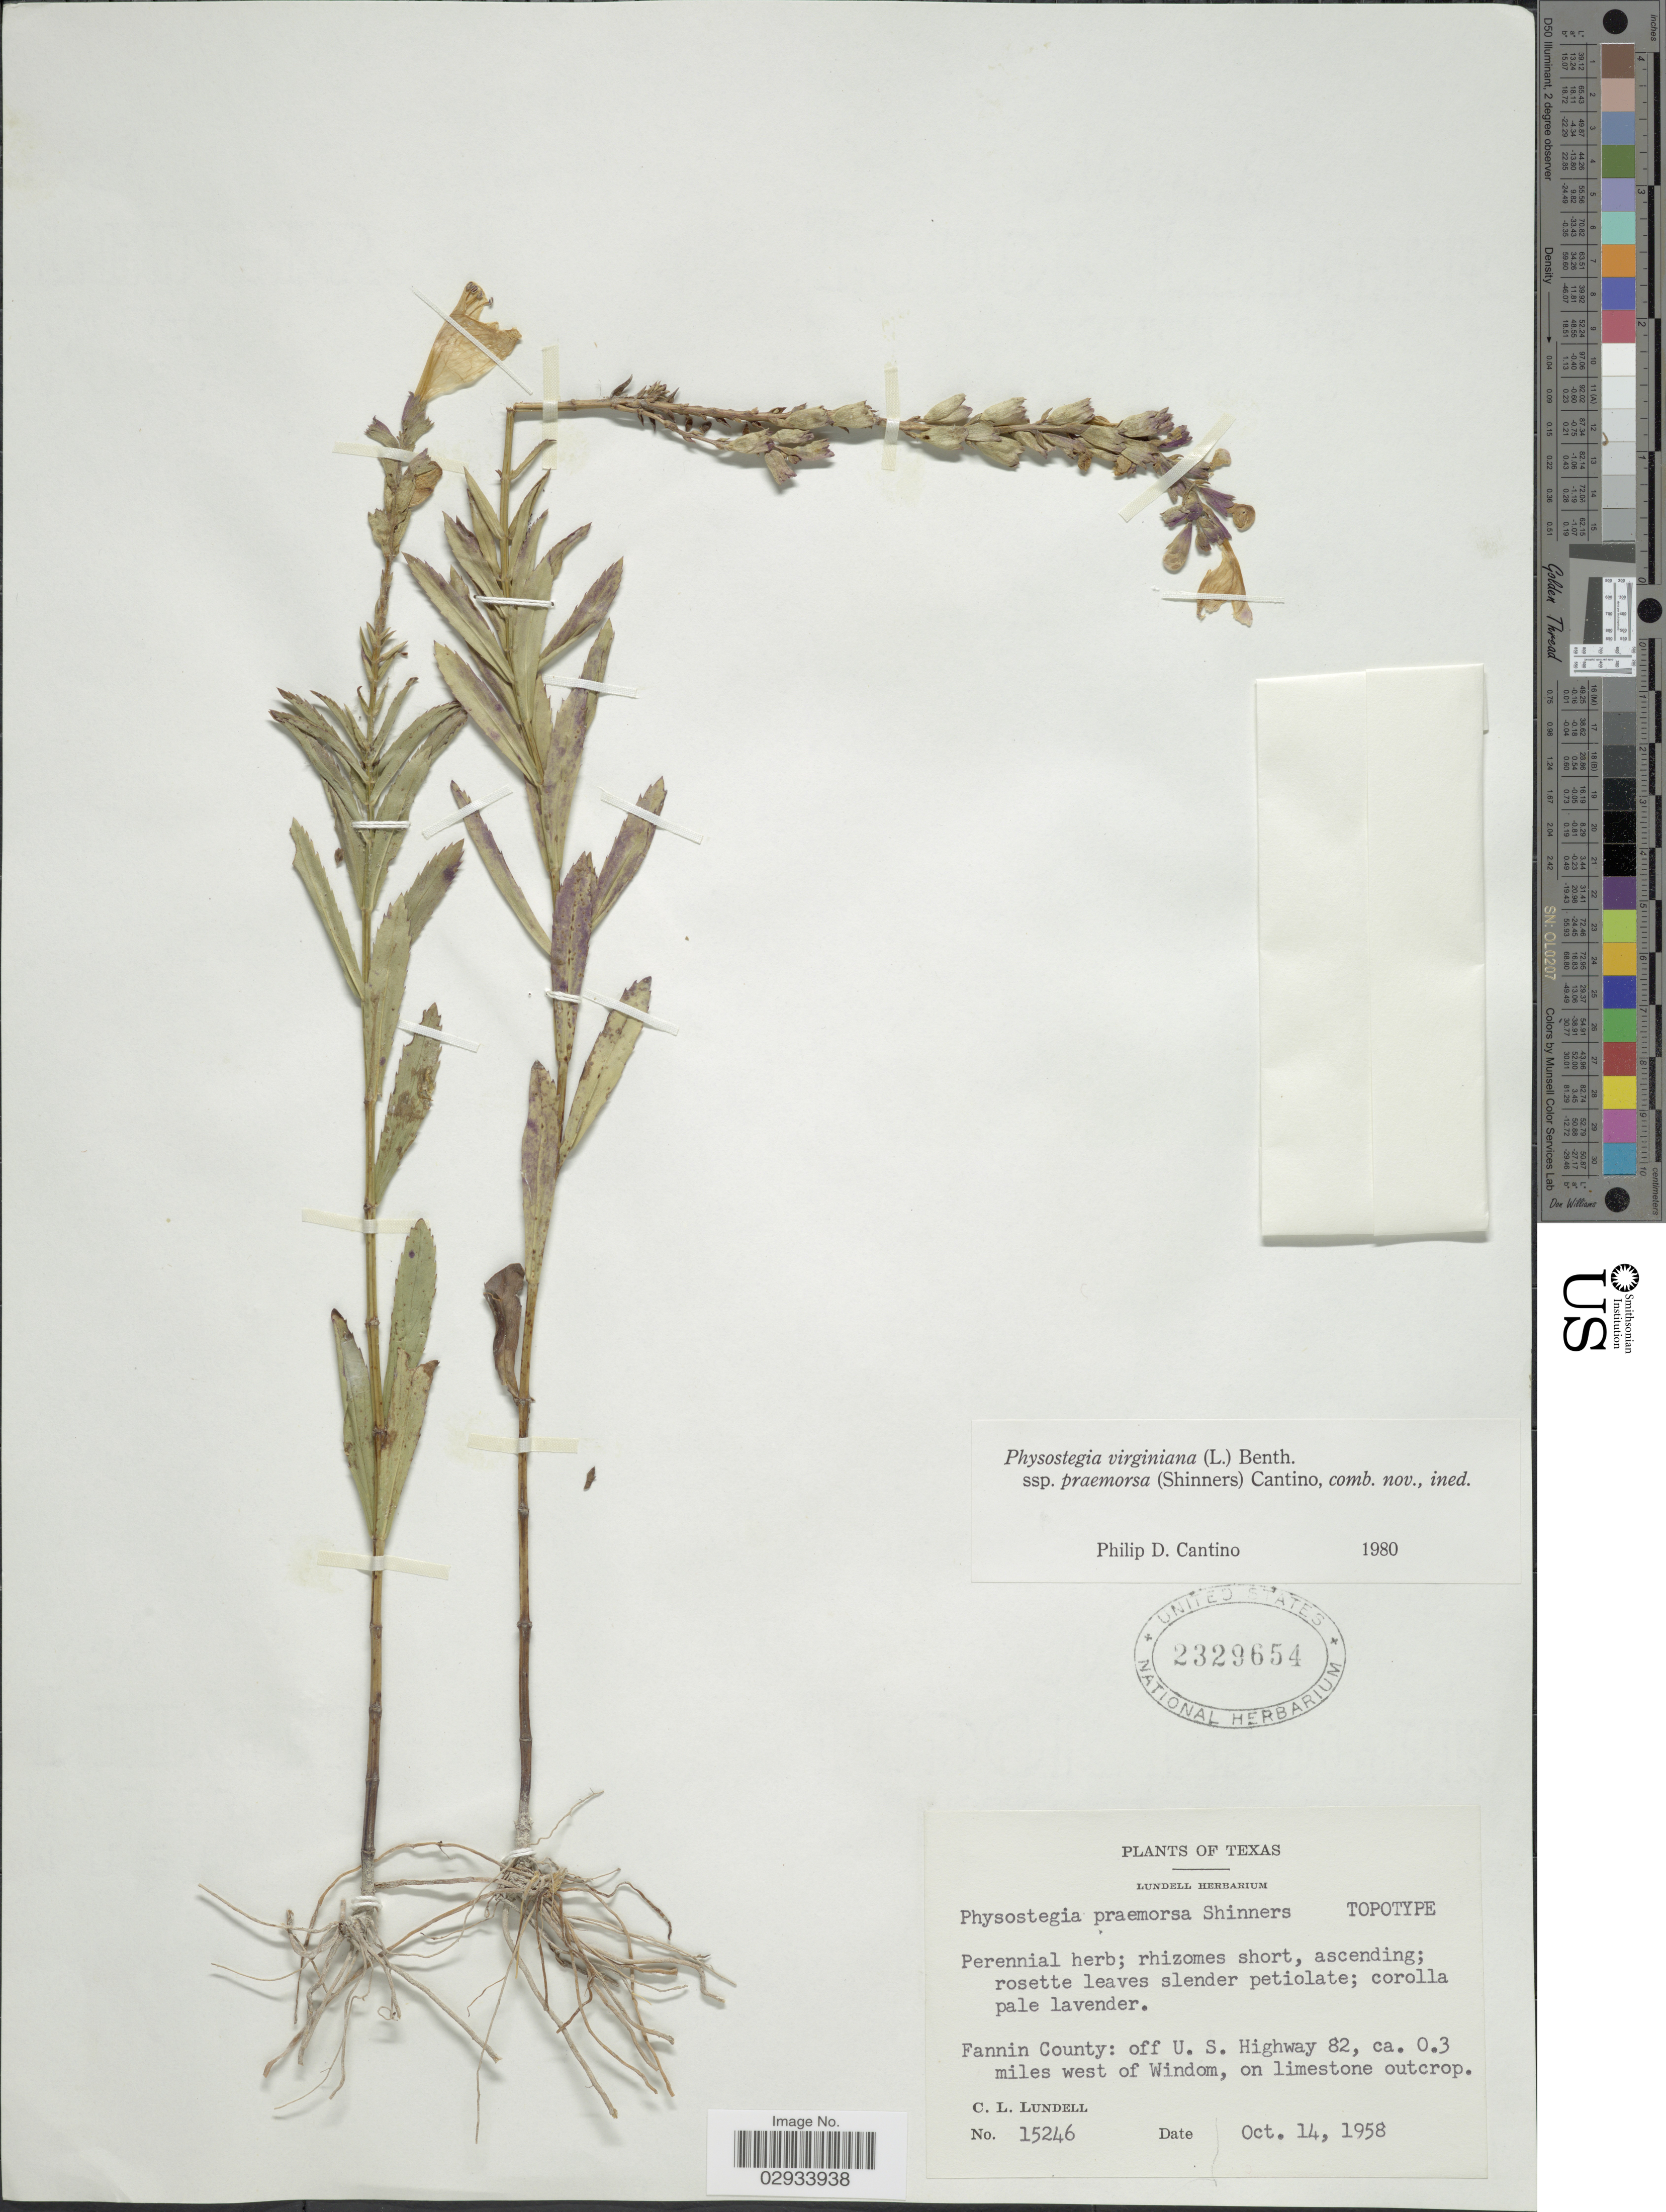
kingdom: Plantae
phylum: Tracheophyta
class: Magnoliopsida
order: Lamiales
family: Lamiaceae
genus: Physostegia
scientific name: Physostegia virginiana subsp. praemorsa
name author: (Shinners) P.D. Cantino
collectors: C. L. Lundell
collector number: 15246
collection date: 1958-10-14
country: United States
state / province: Texas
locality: Fannin County: off U. S. Highway 82, ca. 0.3 miles west of Windom, on limestone outcrop.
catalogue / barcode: US 2329654